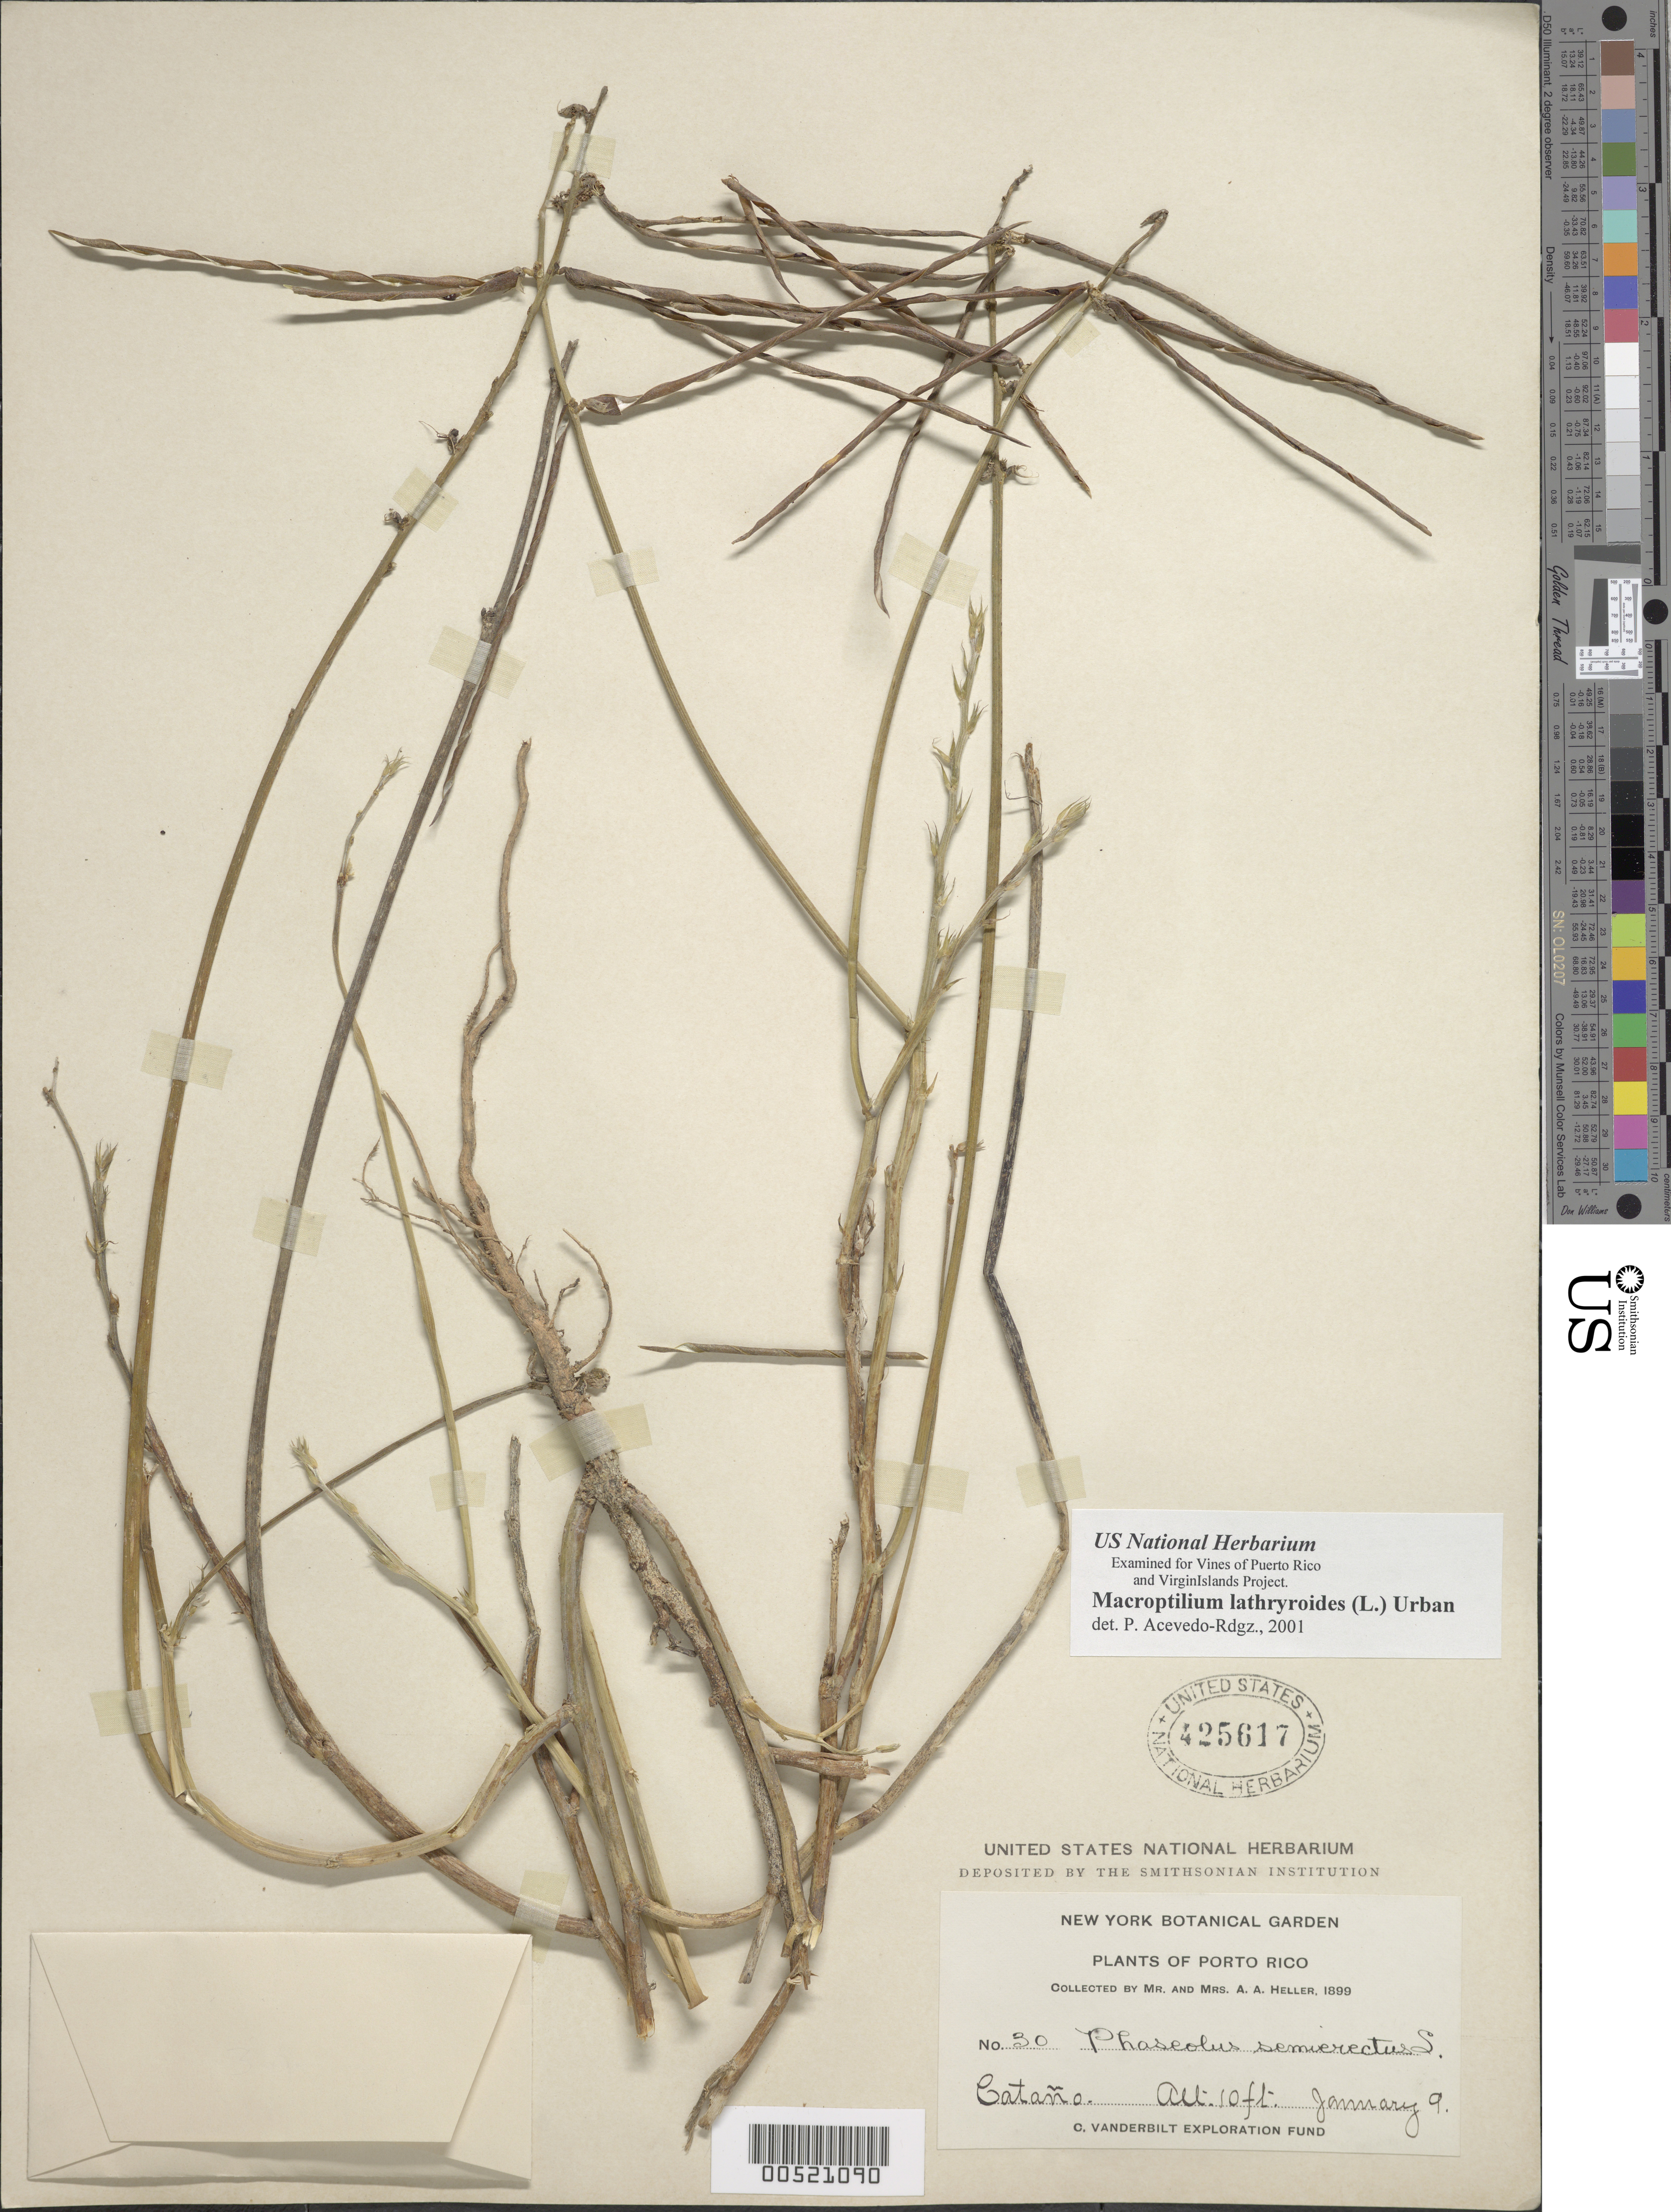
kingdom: Plantae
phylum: Tracheophyta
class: Magnoliopsida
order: Fabales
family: Fabaceae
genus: Macroptilium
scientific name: Macroptilium lathyroides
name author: (L.) Urb.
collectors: A. A. Heller & E. G. Heller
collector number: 30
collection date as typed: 09 Jan 1899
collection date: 1899-01-09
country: Puerto Rico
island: Greater Antilles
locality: Cataño.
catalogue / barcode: US 425617